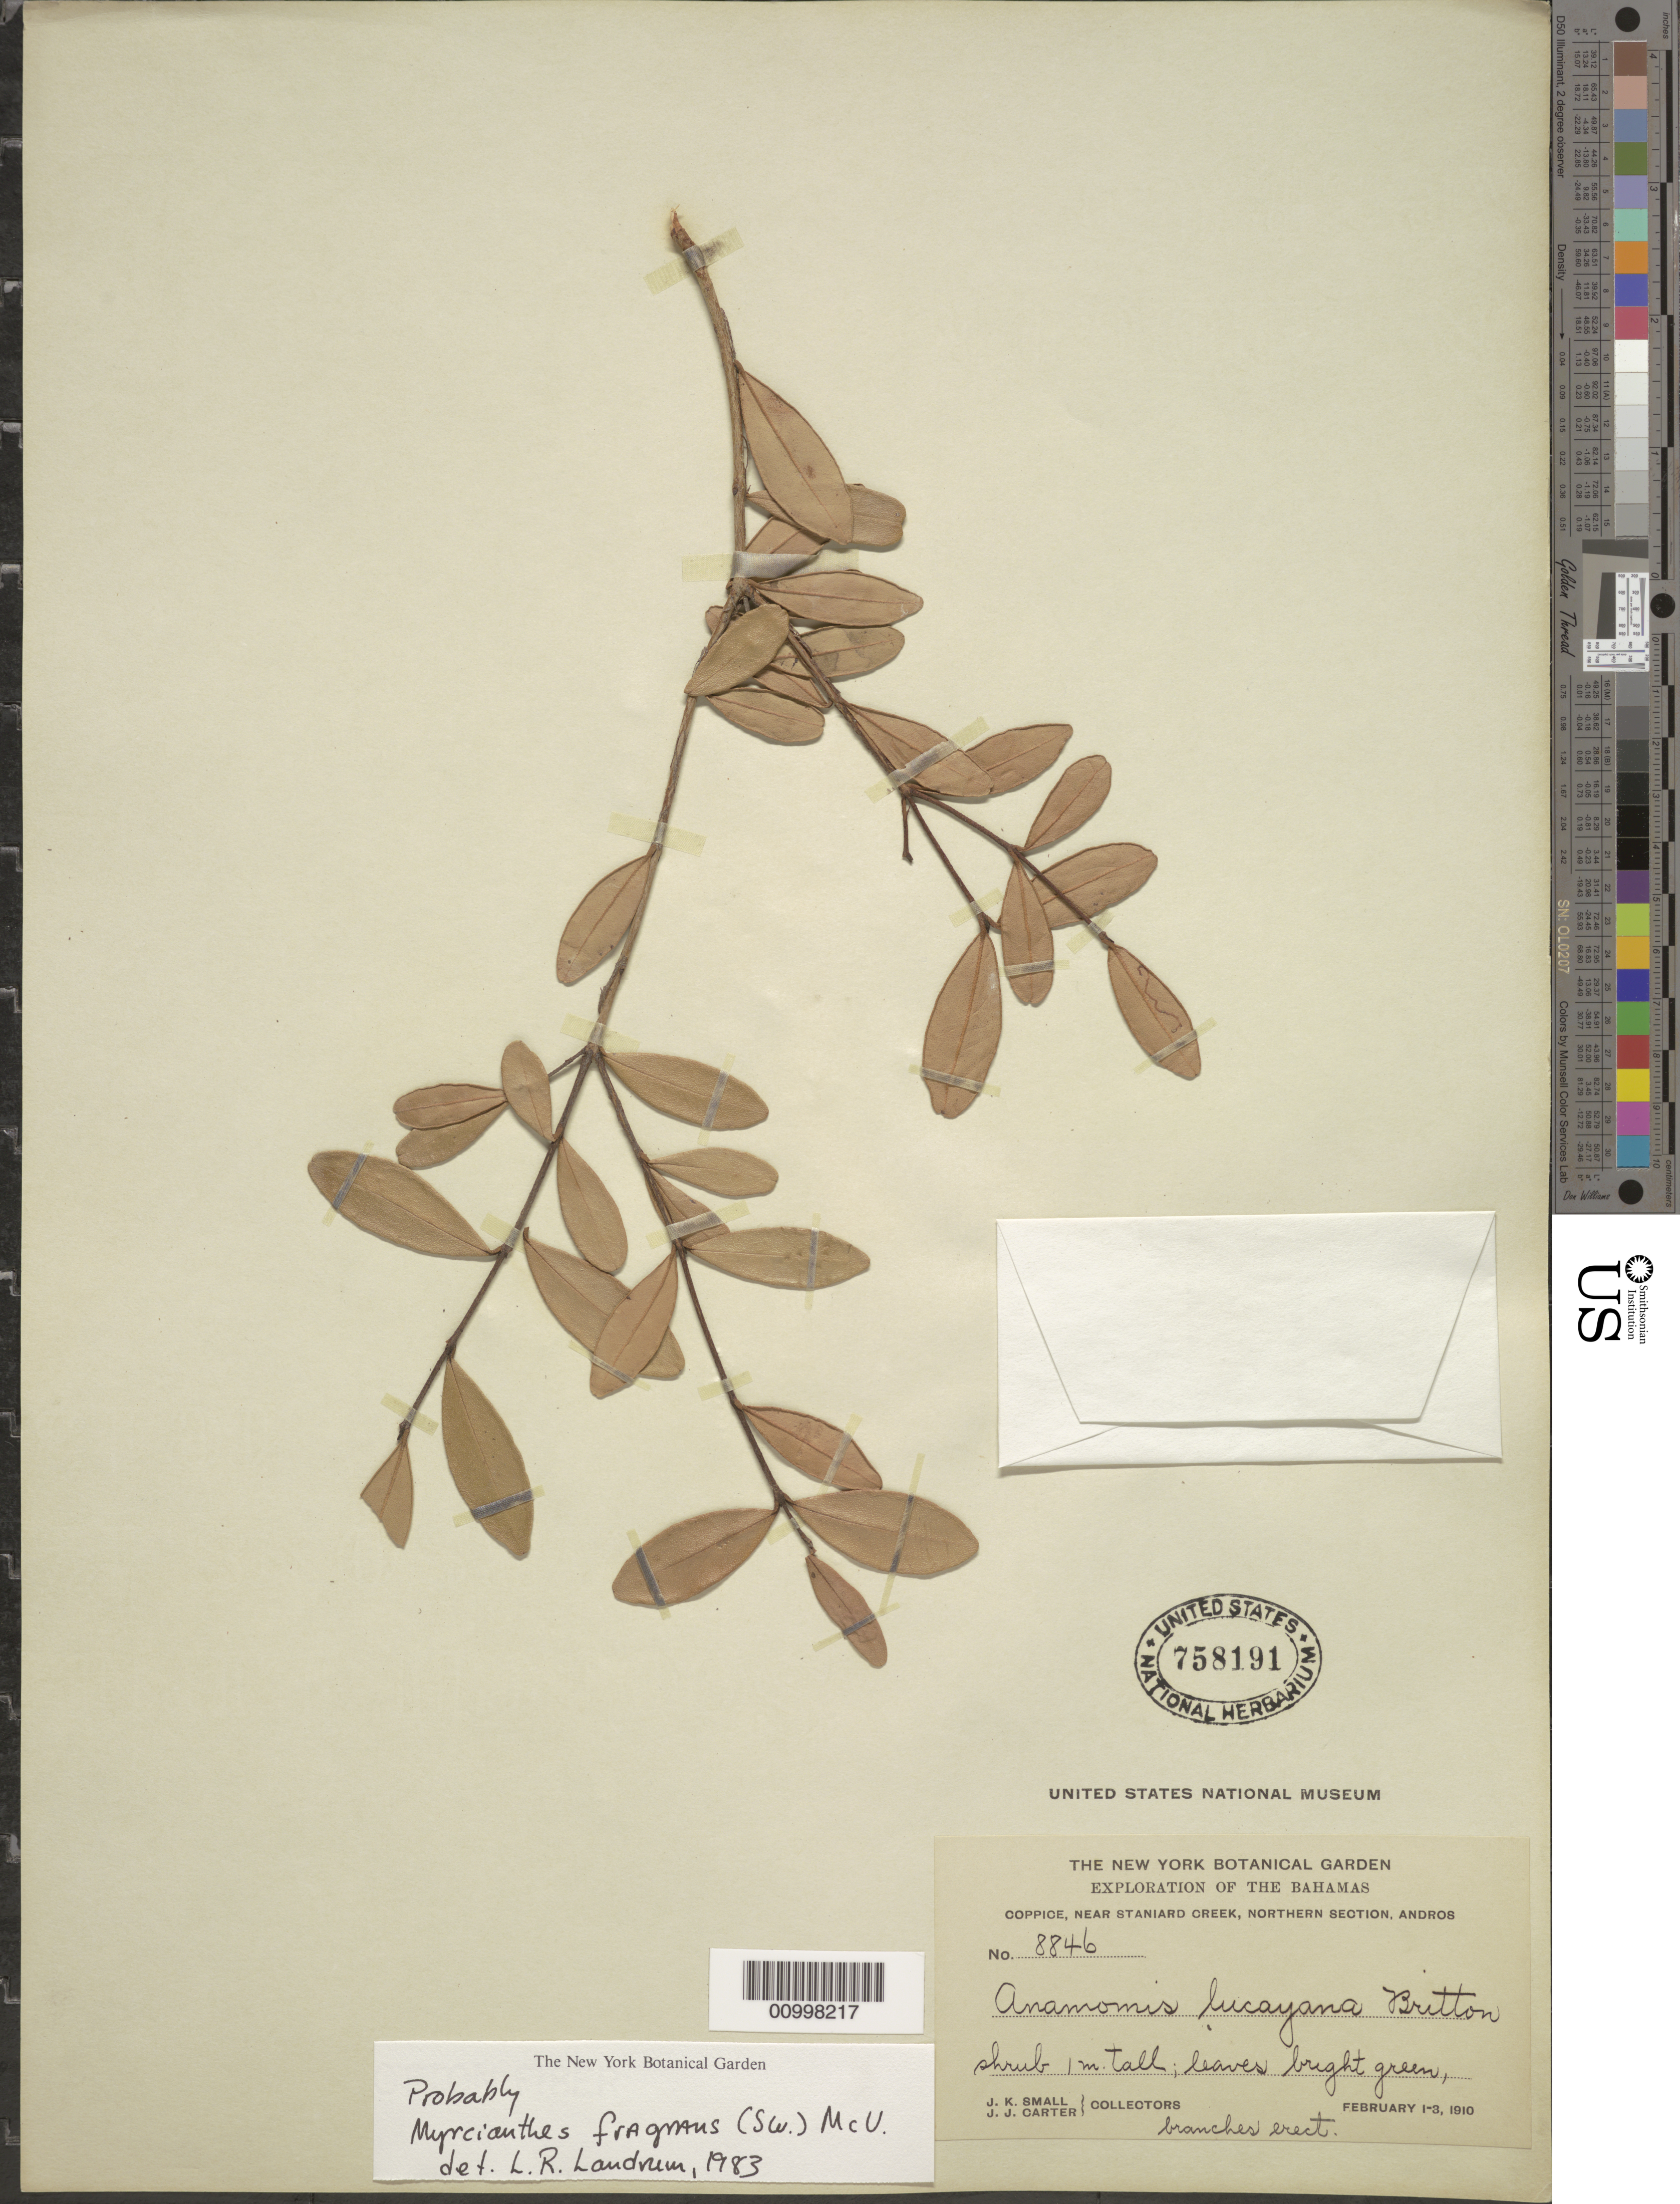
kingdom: Plantae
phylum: Tracheophyta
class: Magnoliopsida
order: Myrtales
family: Myrtaceae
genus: Myrcianthes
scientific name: Myrcianthes fragrans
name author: (Sw.) McVaugh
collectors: J. K. Small & J. J. Carter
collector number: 8846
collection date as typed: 01 Feb 1910 to 03 Feb 1910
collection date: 1910-02-01/1910-02-03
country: Bahamas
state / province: North Andros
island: Andros I.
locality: Near Staniard Creek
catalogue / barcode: US 758191